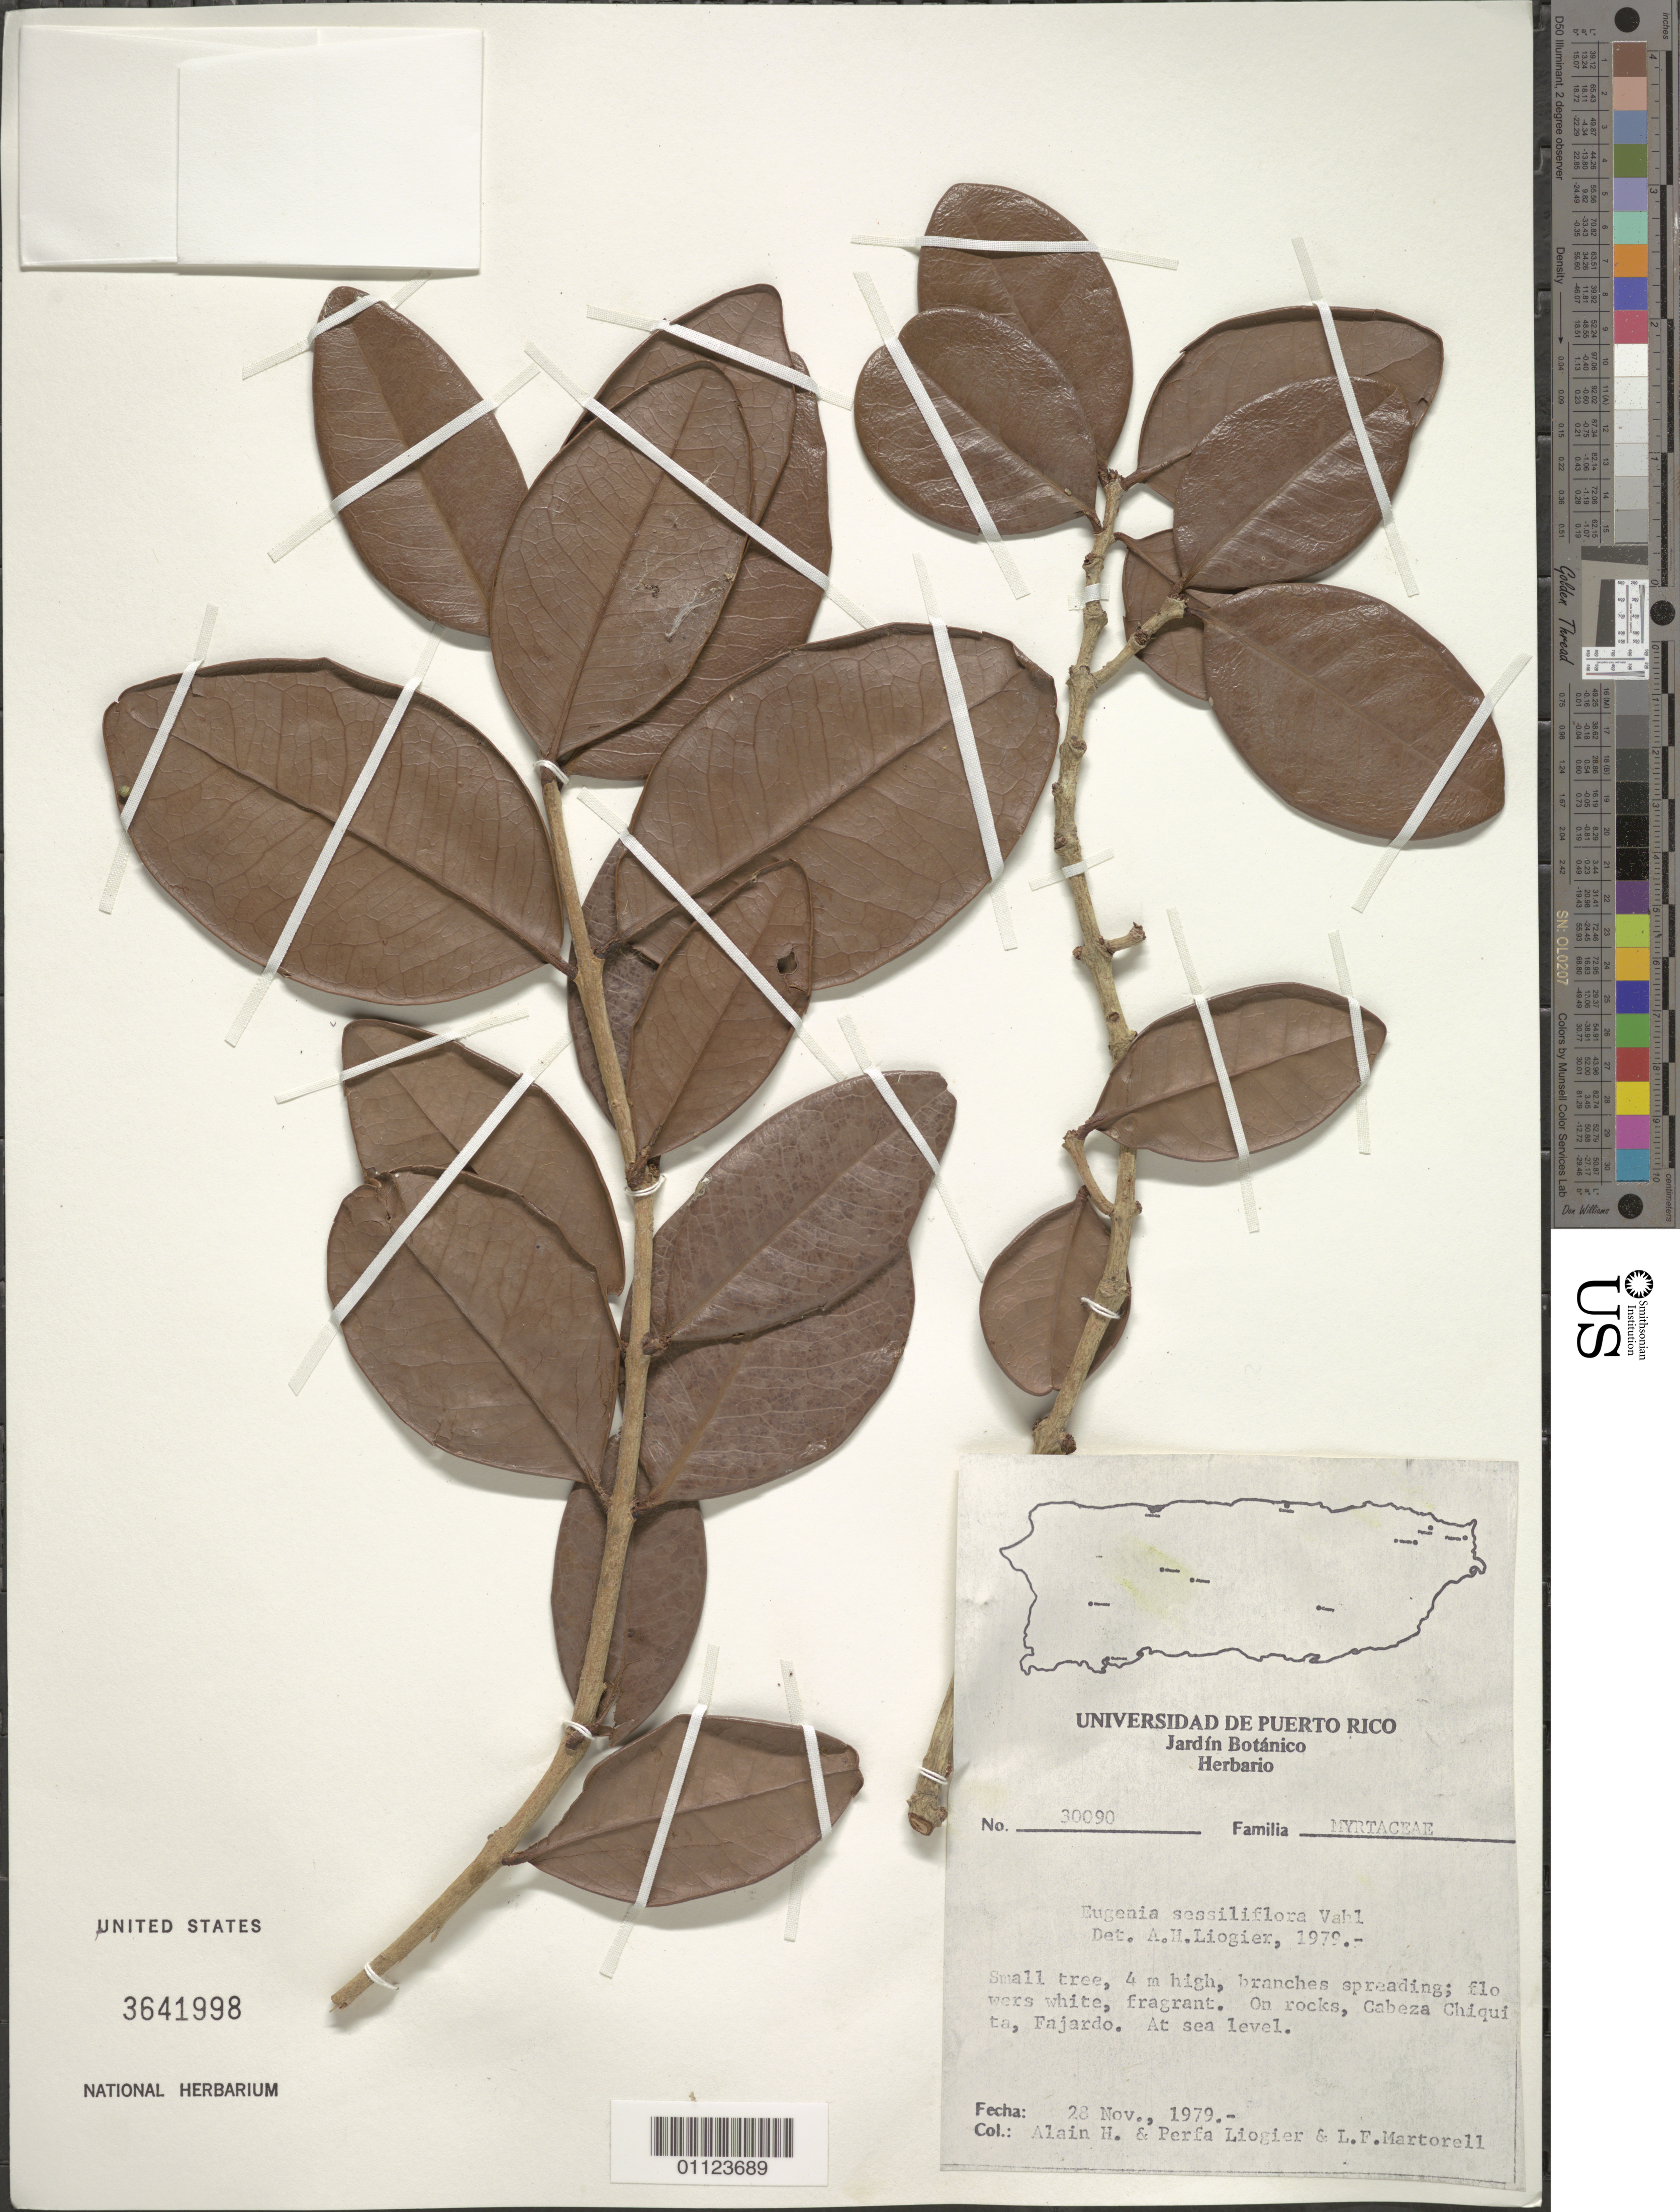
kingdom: Plantae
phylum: Tracheophyta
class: Magnoliopsida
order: Myrtales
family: Myrtaceae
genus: Eugenia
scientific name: Eugenia sessiliflora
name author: Vahl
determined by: Liogier, Alain H.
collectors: A. H. Liogier, M. P. Liogier & L. Martorell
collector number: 30090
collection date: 1979-11-28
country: Puerto Rico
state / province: Fajardo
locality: Cabeza Chiquita.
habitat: On rocks.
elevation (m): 0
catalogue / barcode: US 3641998